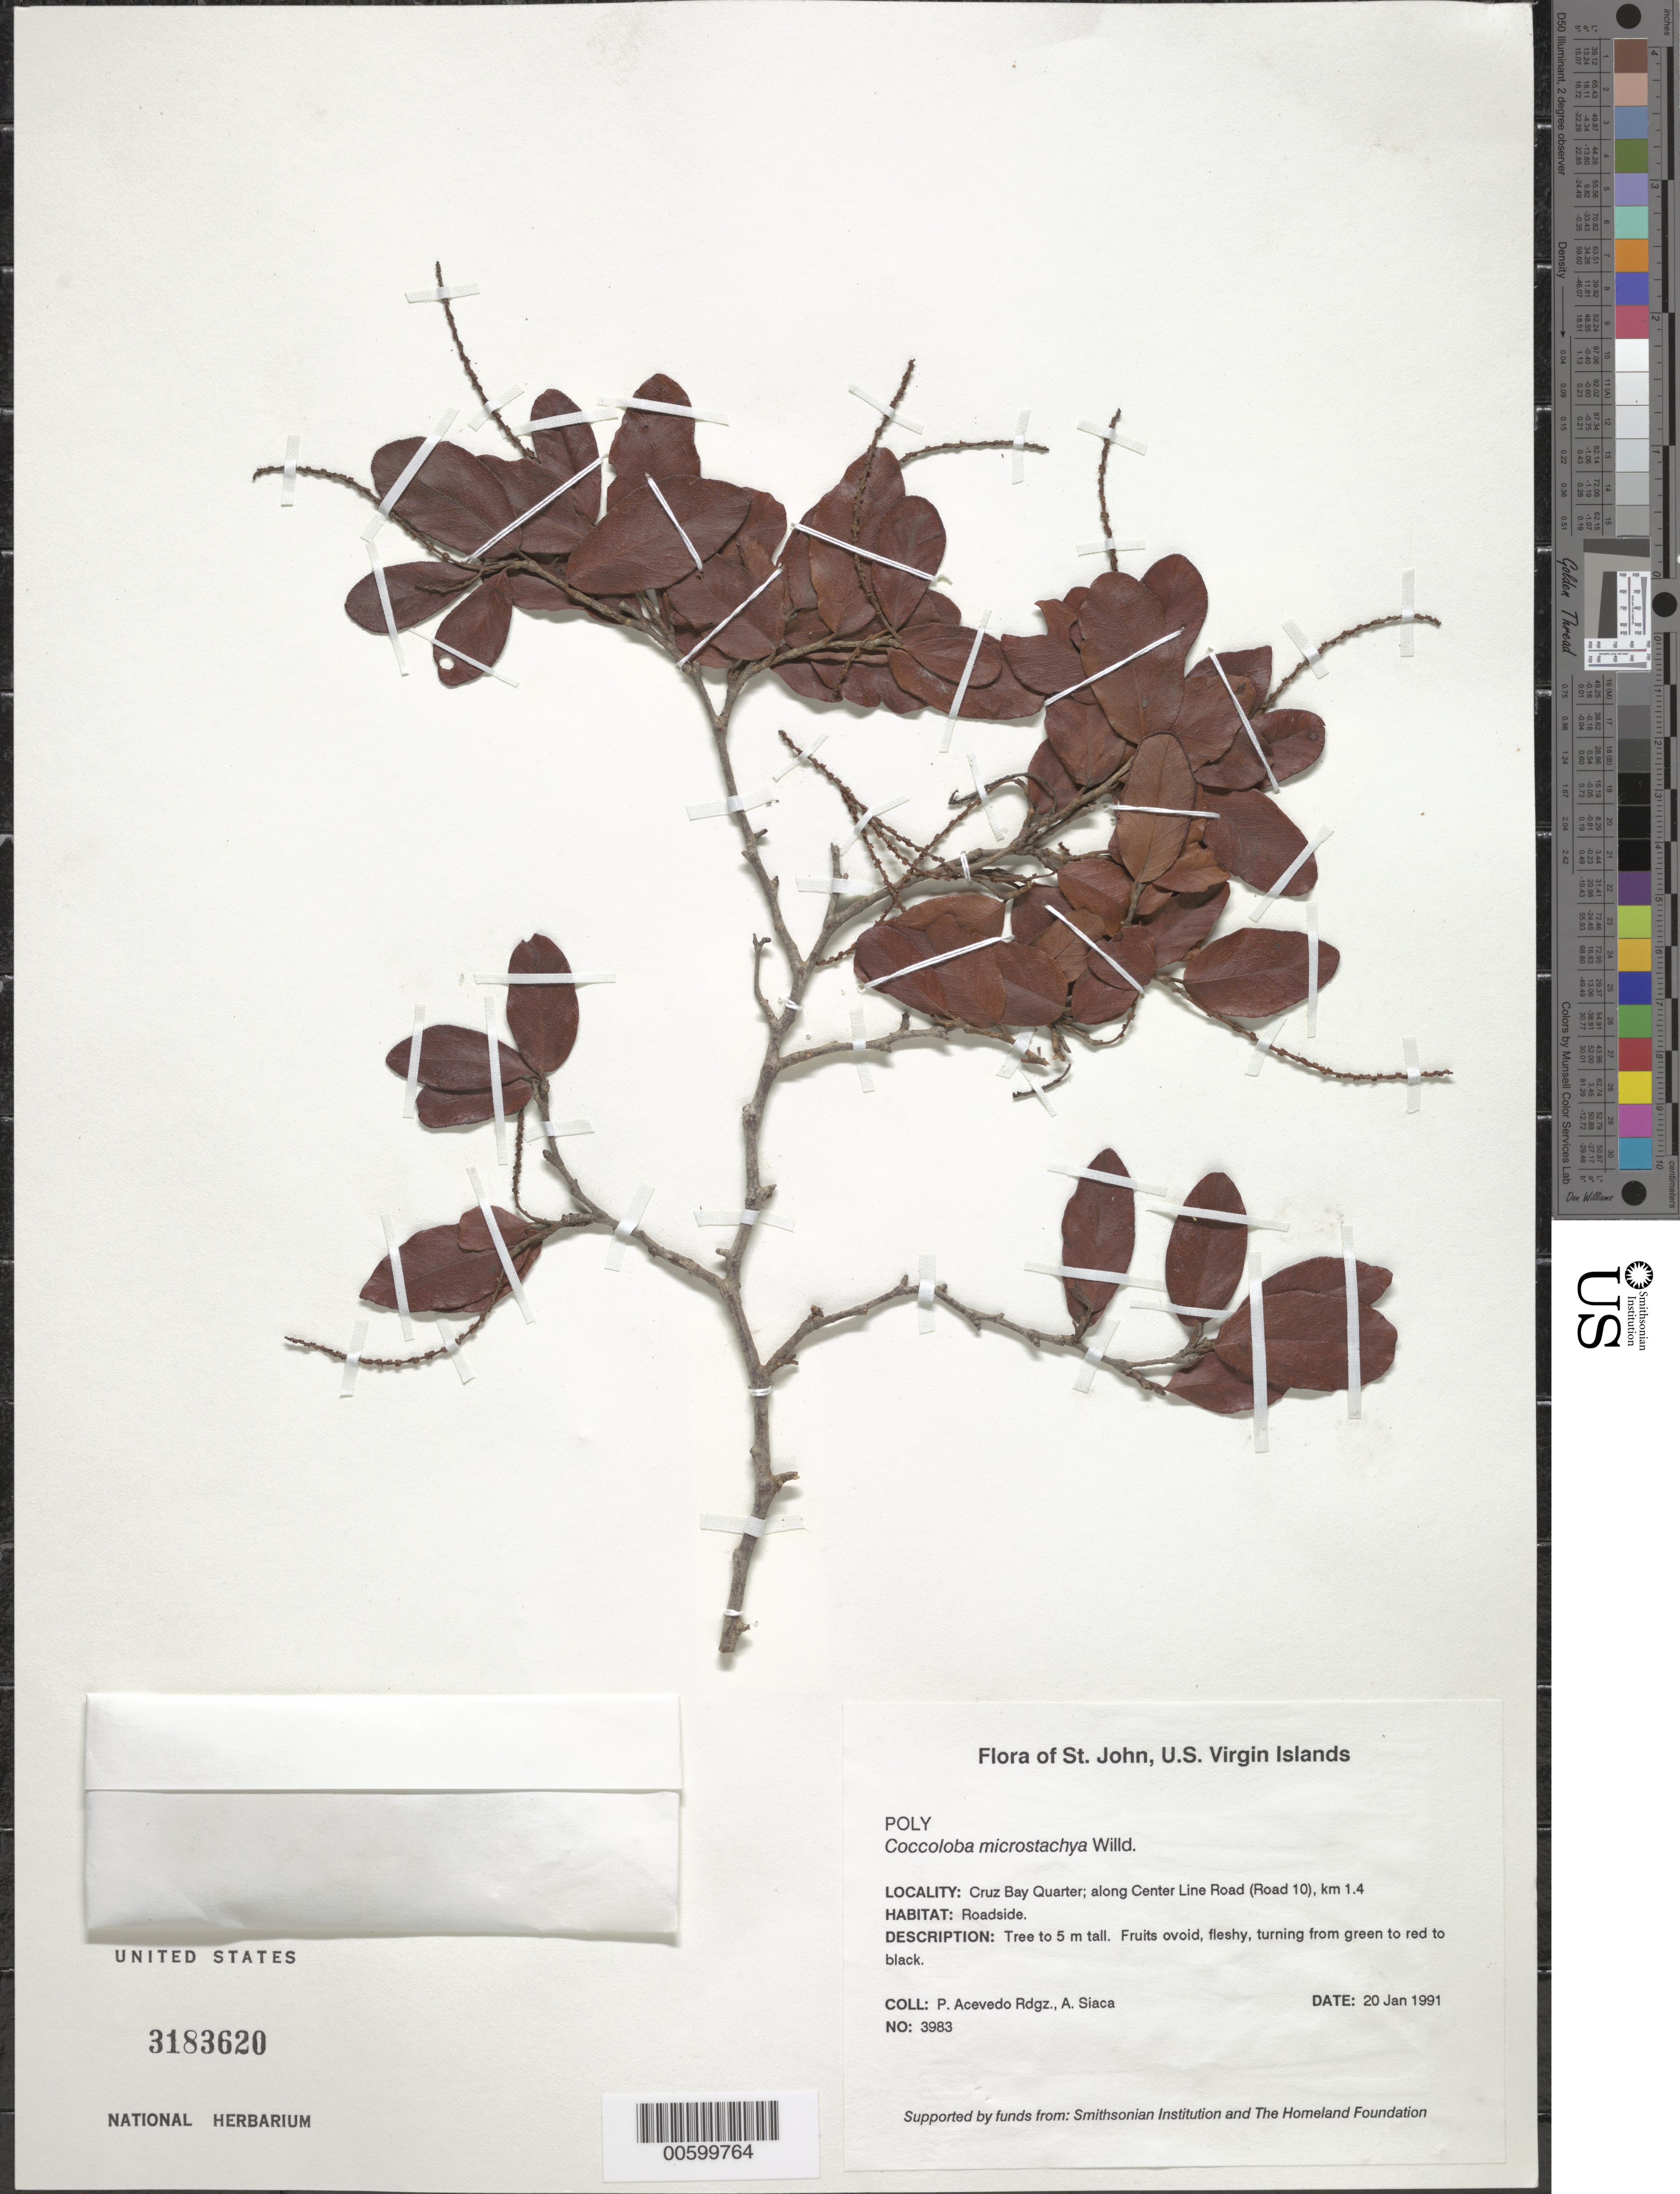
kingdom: Plantae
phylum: Tracheophyta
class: Magnoliopsida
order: Caryophyllales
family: Polygonaceae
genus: Coccoloba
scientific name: Coccoloba microstachya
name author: Willd.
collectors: P. Acevedo-Rodr. & A. Siaca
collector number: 3983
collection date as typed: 20 Jan 1991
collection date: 1991-01-20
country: U.S. Virgin Islands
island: St. John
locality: Cruz Bay Quarter; along Center Line Road (Road 10), km 1.4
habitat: Roadside.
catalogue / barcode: US 3183620